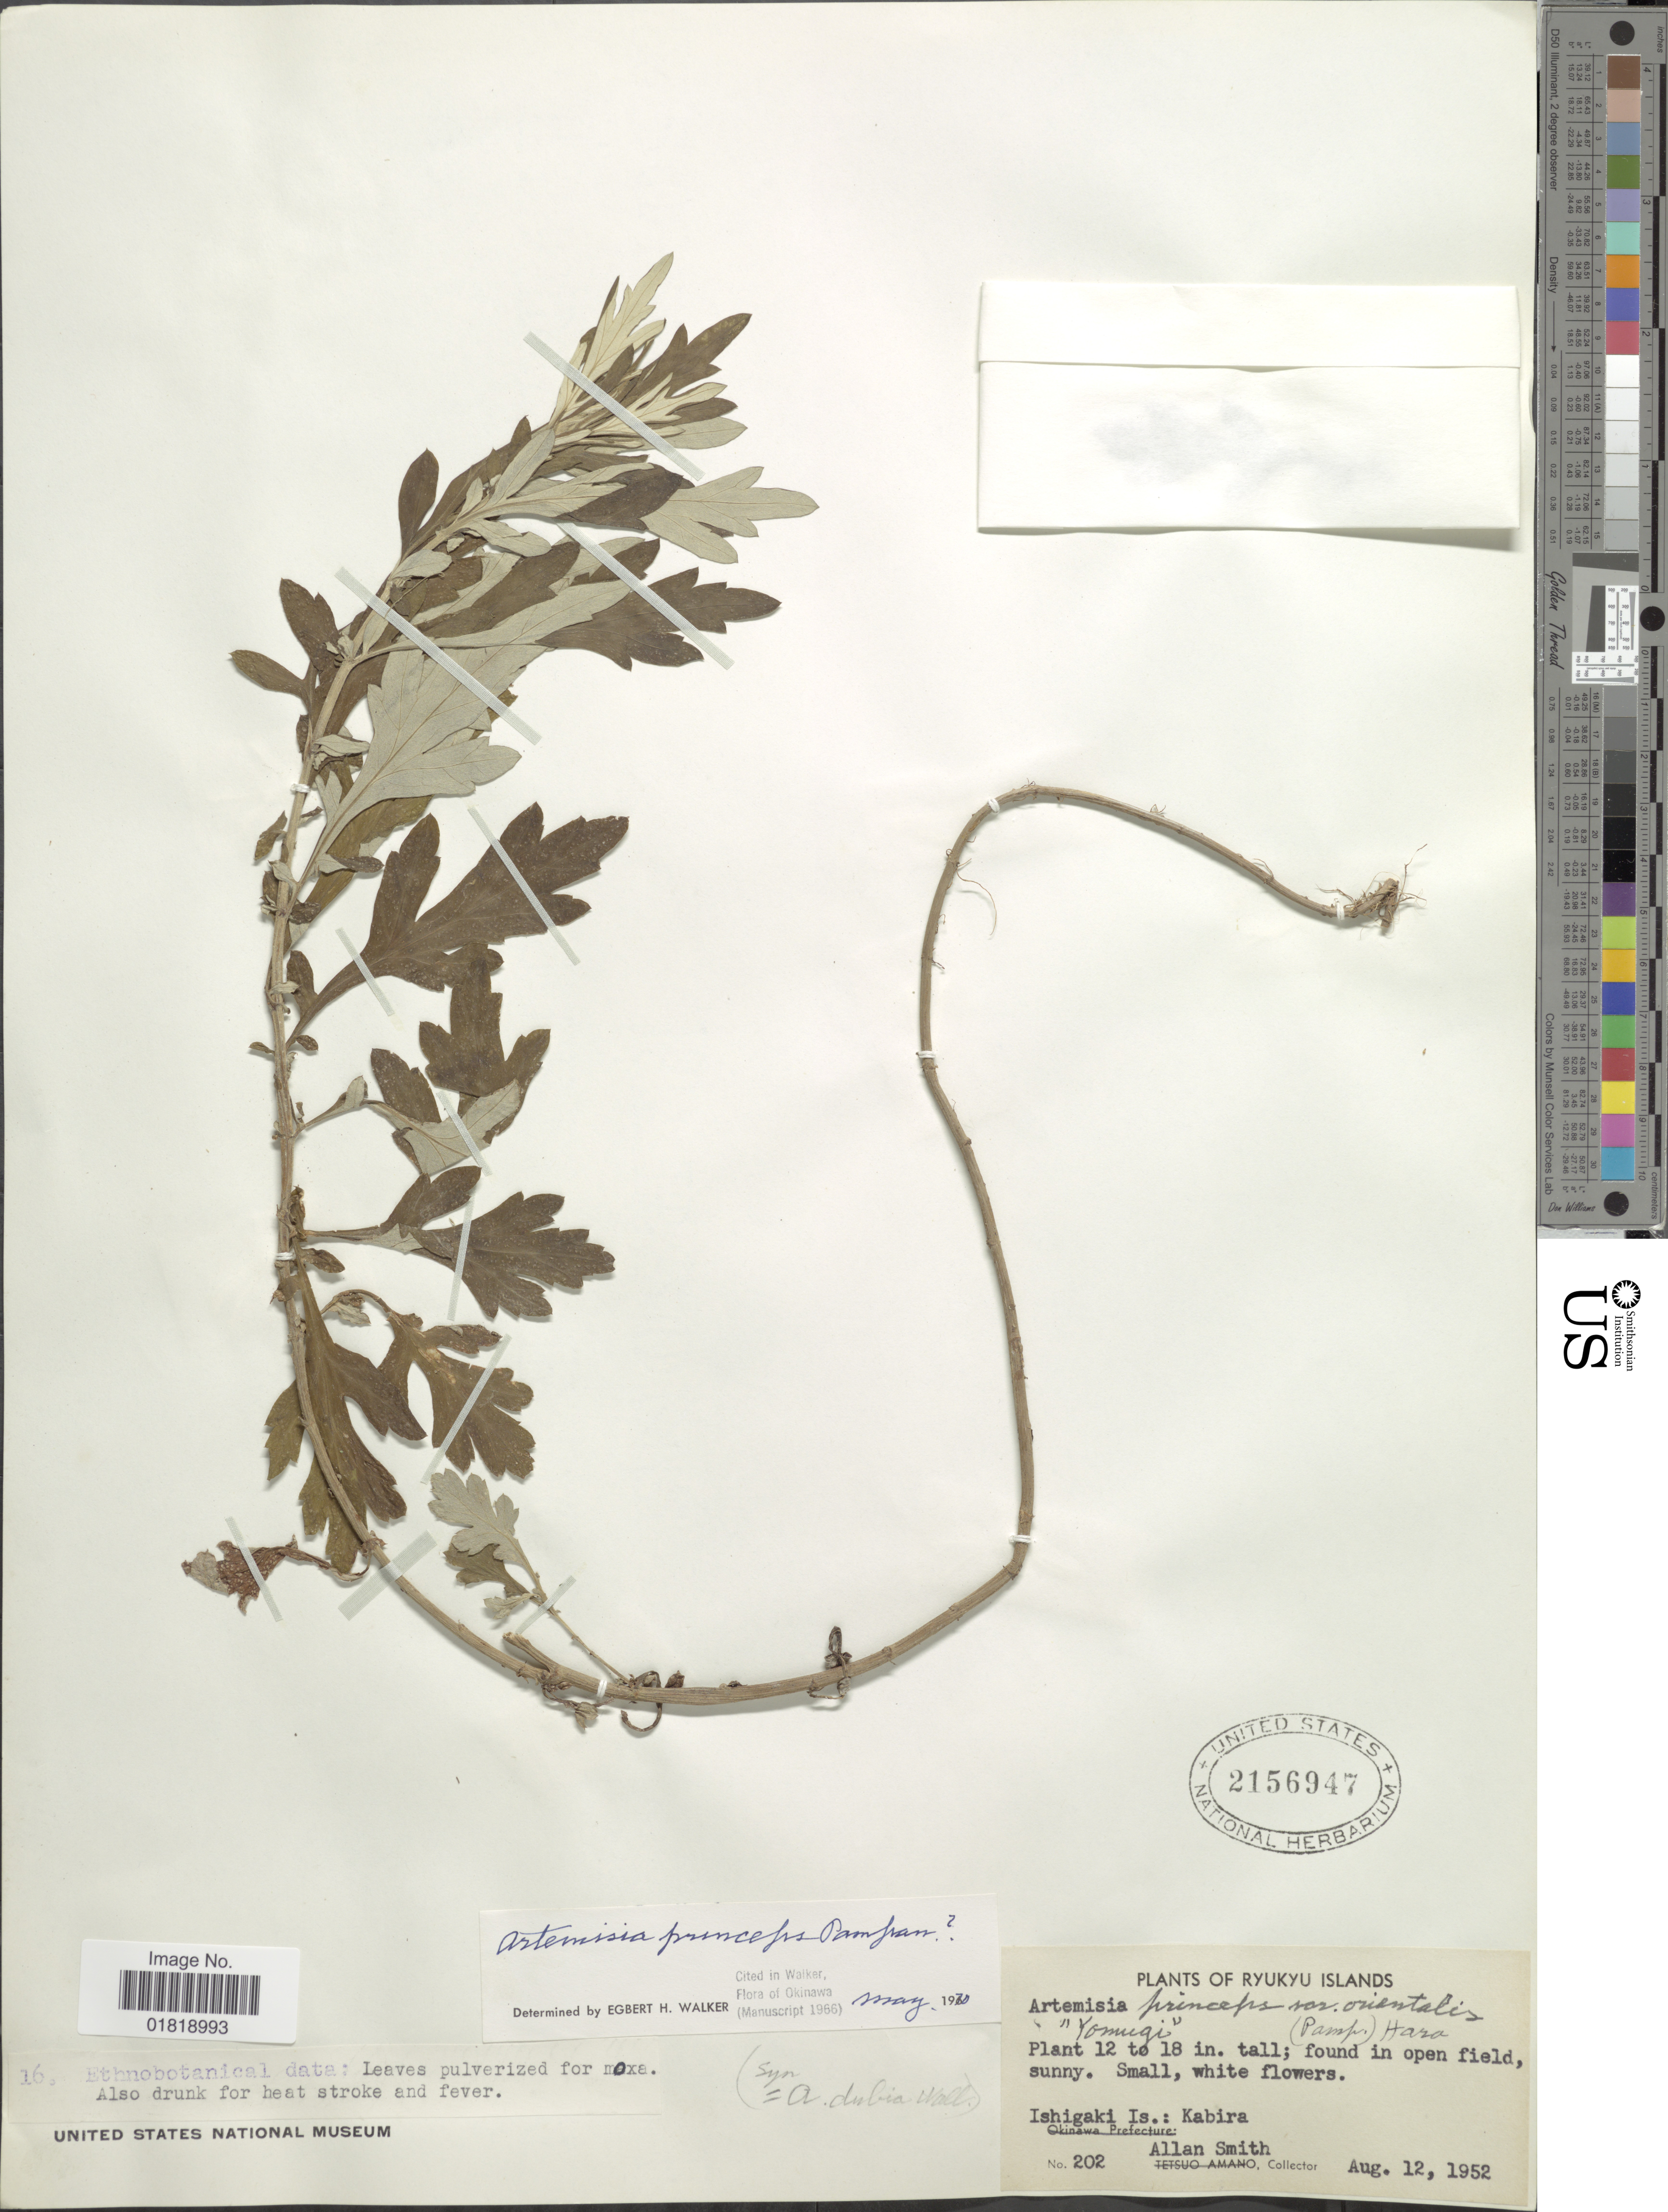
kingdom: Plantae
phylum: Tracheophyta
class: Magnoliopsida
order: Asterales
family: Asteraceae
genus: Artemisia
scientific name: Artemisia princeps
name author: Pamp.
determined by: Walker, E. H.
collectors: A. Smith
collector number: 202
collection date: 1952-08-12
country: Japan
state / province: Okinawa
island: Ishigaki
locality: Kabira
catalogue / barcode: US 2156947